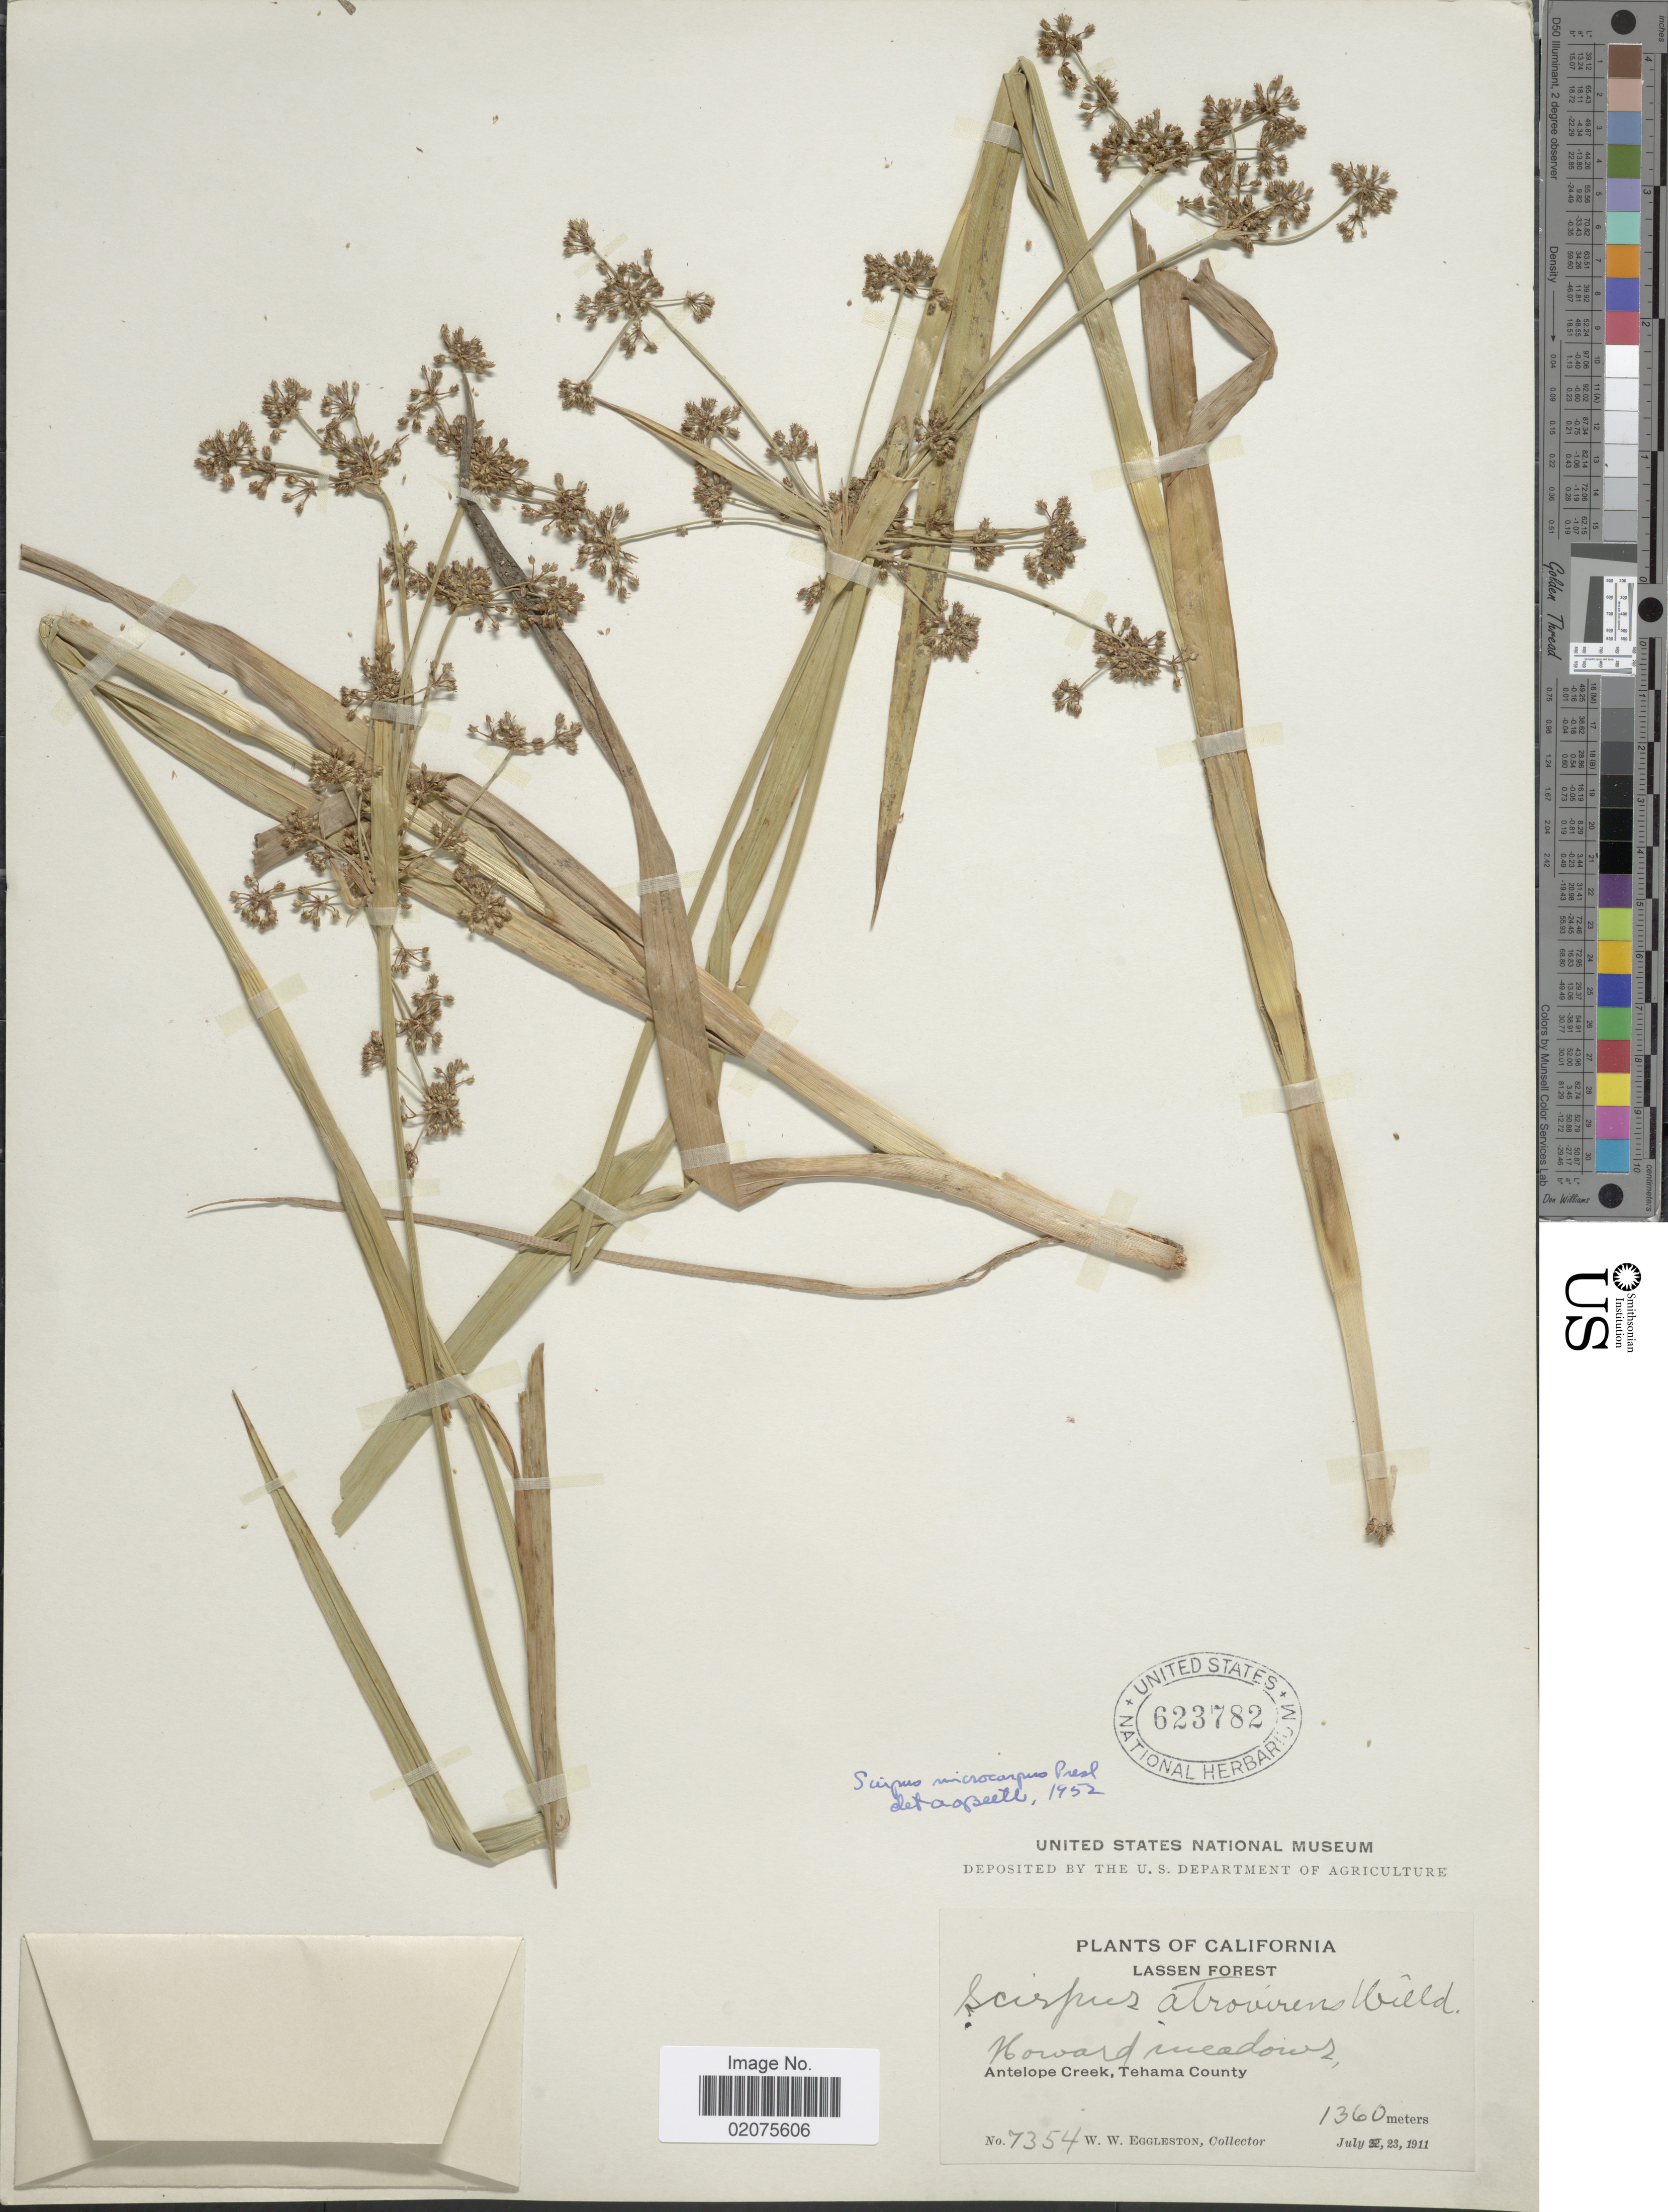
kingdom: Plantae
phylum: Tracheophyta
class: Liliopsida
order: Poales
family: Cyperaceae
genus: Scirpus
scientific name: Scirpus microcarpus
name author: J. Presl & C. Presl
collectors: W. W. Eggleston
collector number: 7354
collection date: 1911-07-23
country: United States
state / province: California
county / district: Tehama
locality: Lassen Forest. Howard meadows. Antelope Creek, Tehama County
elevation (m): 1360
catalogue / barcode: US 623782